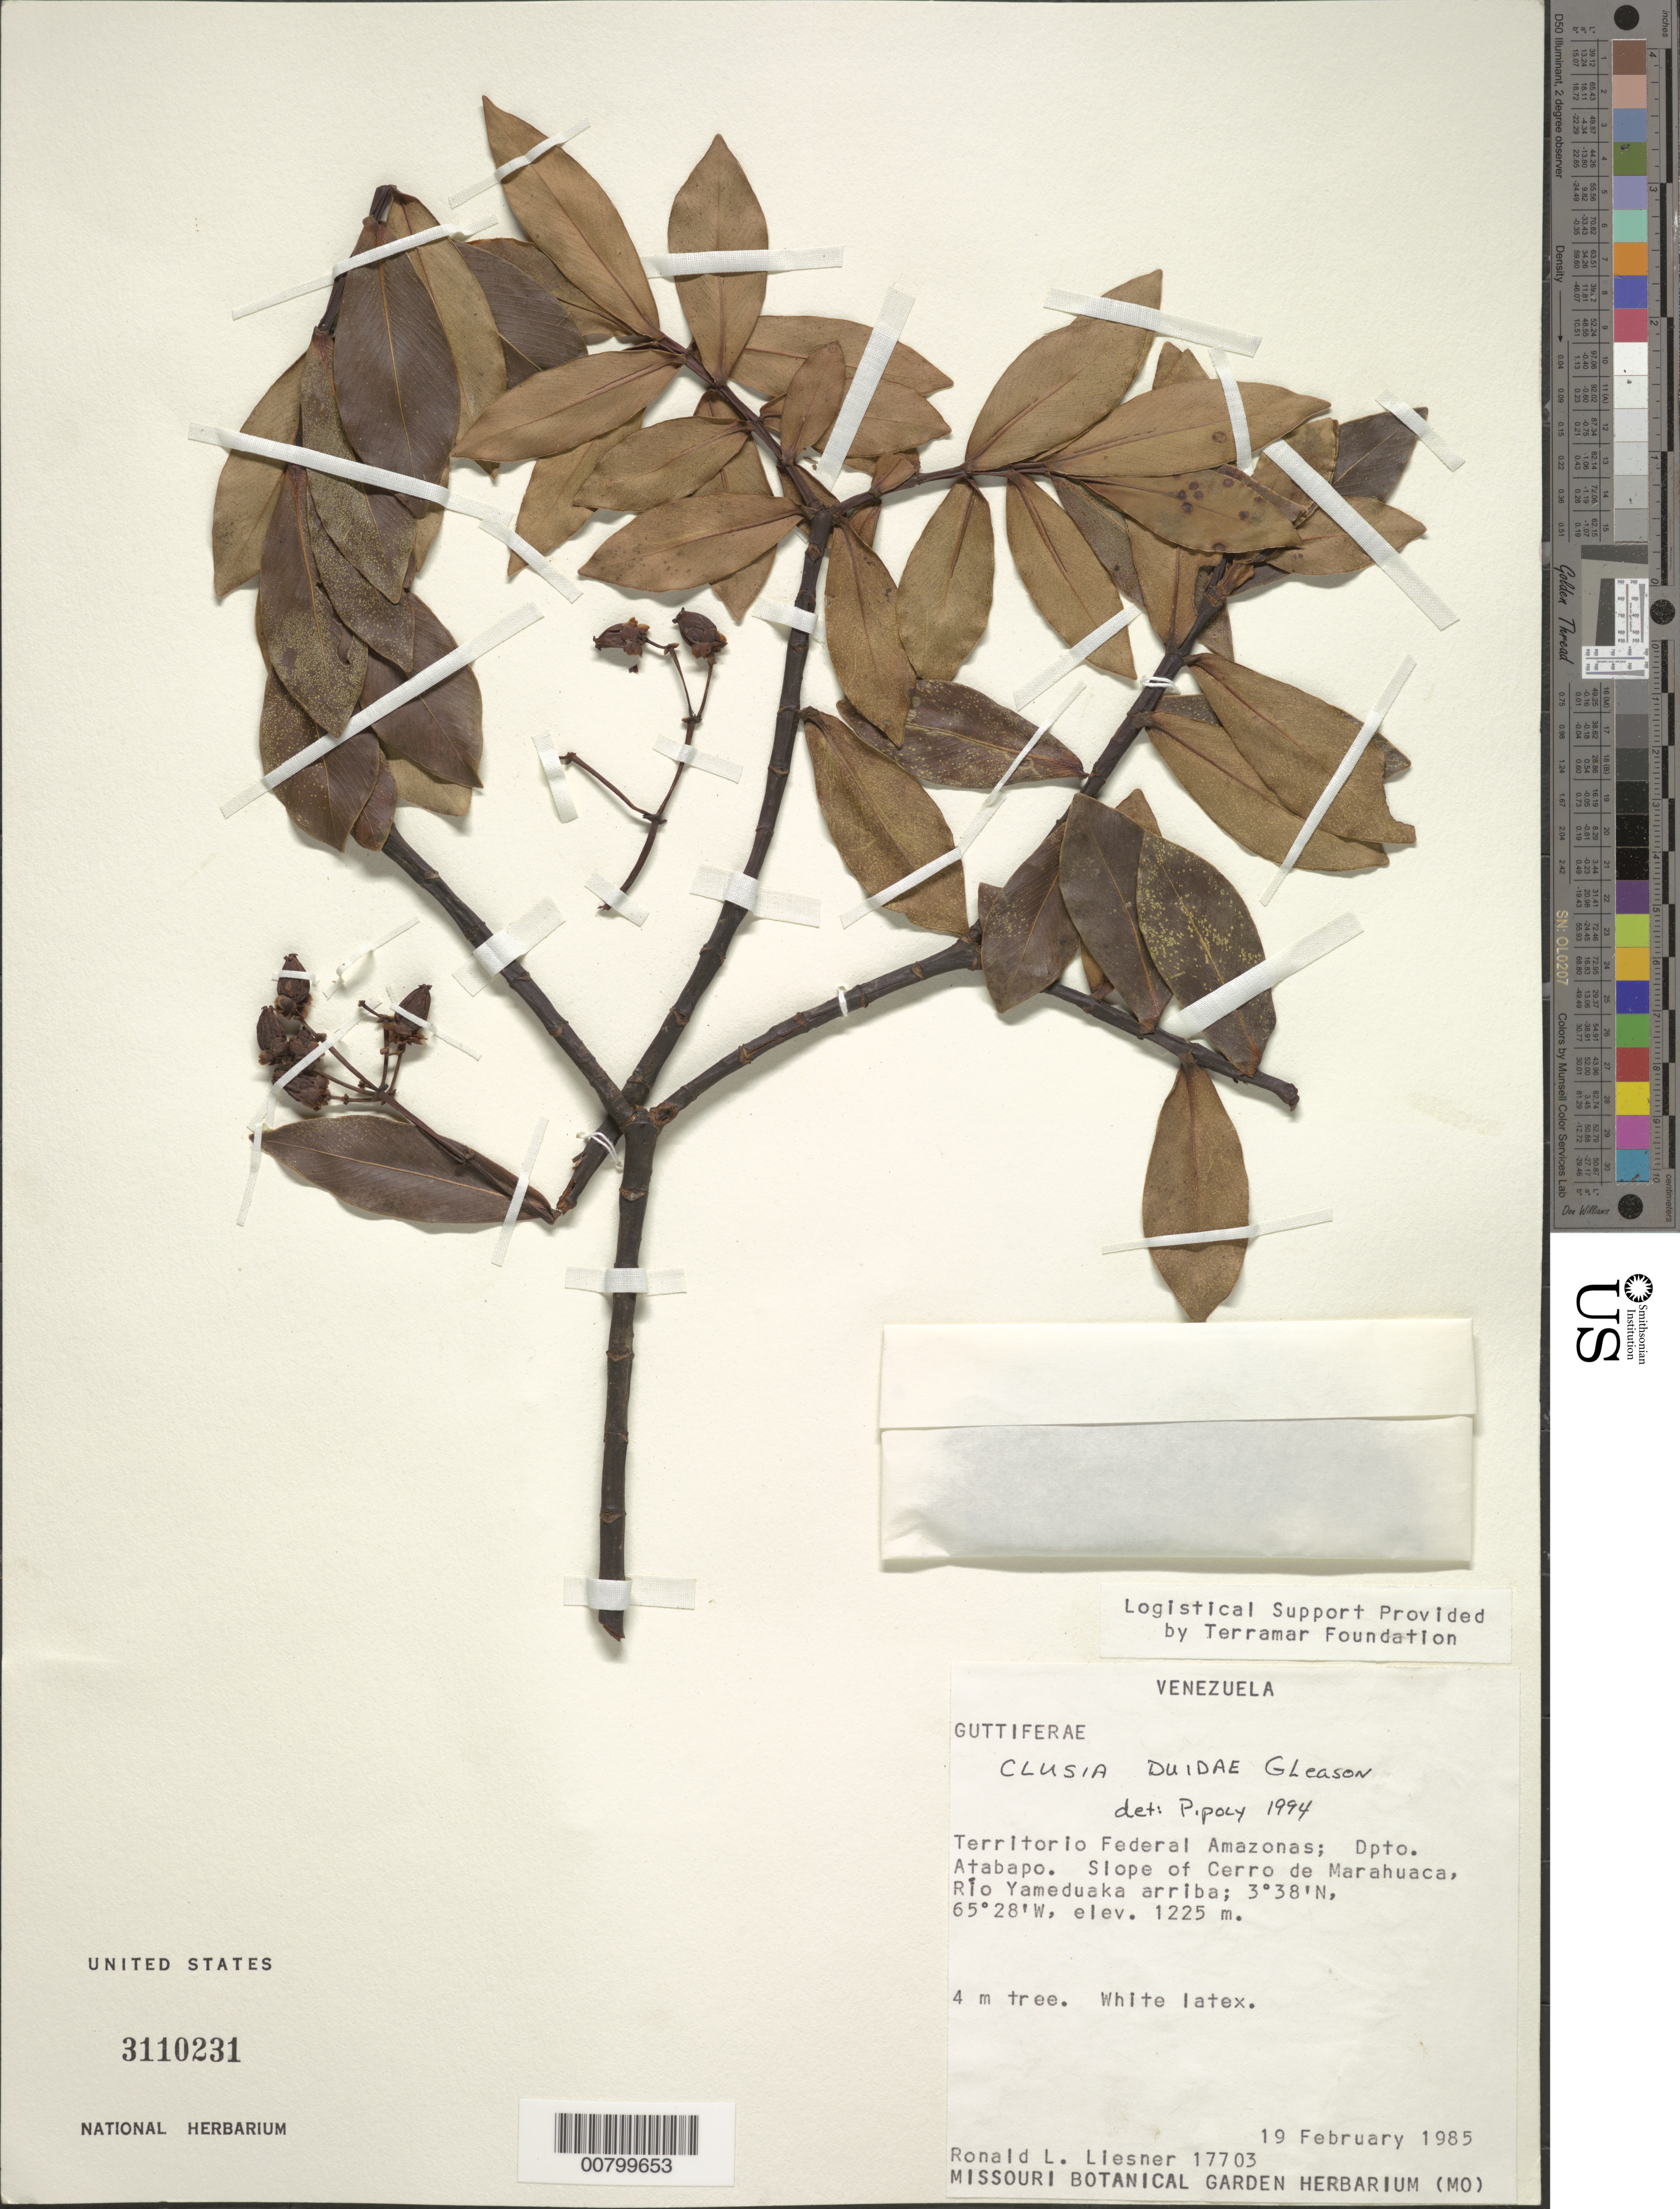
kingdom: Plantae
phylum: Tracheophyta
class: Magnoliopsida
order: Malpighiales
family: Clusiaceae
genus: Clusia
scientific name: Clusia duidae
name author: Gleason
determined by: Pipoly, J. J., III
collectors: R. L. Liesner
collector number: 17703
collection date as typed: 19-Feb-85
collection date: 1985-02-19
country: Venezuela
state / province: Amazonas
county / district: Atabapo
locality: Cerro de Marahuaca slope, Río Yameduaka arriba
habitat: Slope of cerro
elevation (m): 1225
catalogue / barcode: US 3110231